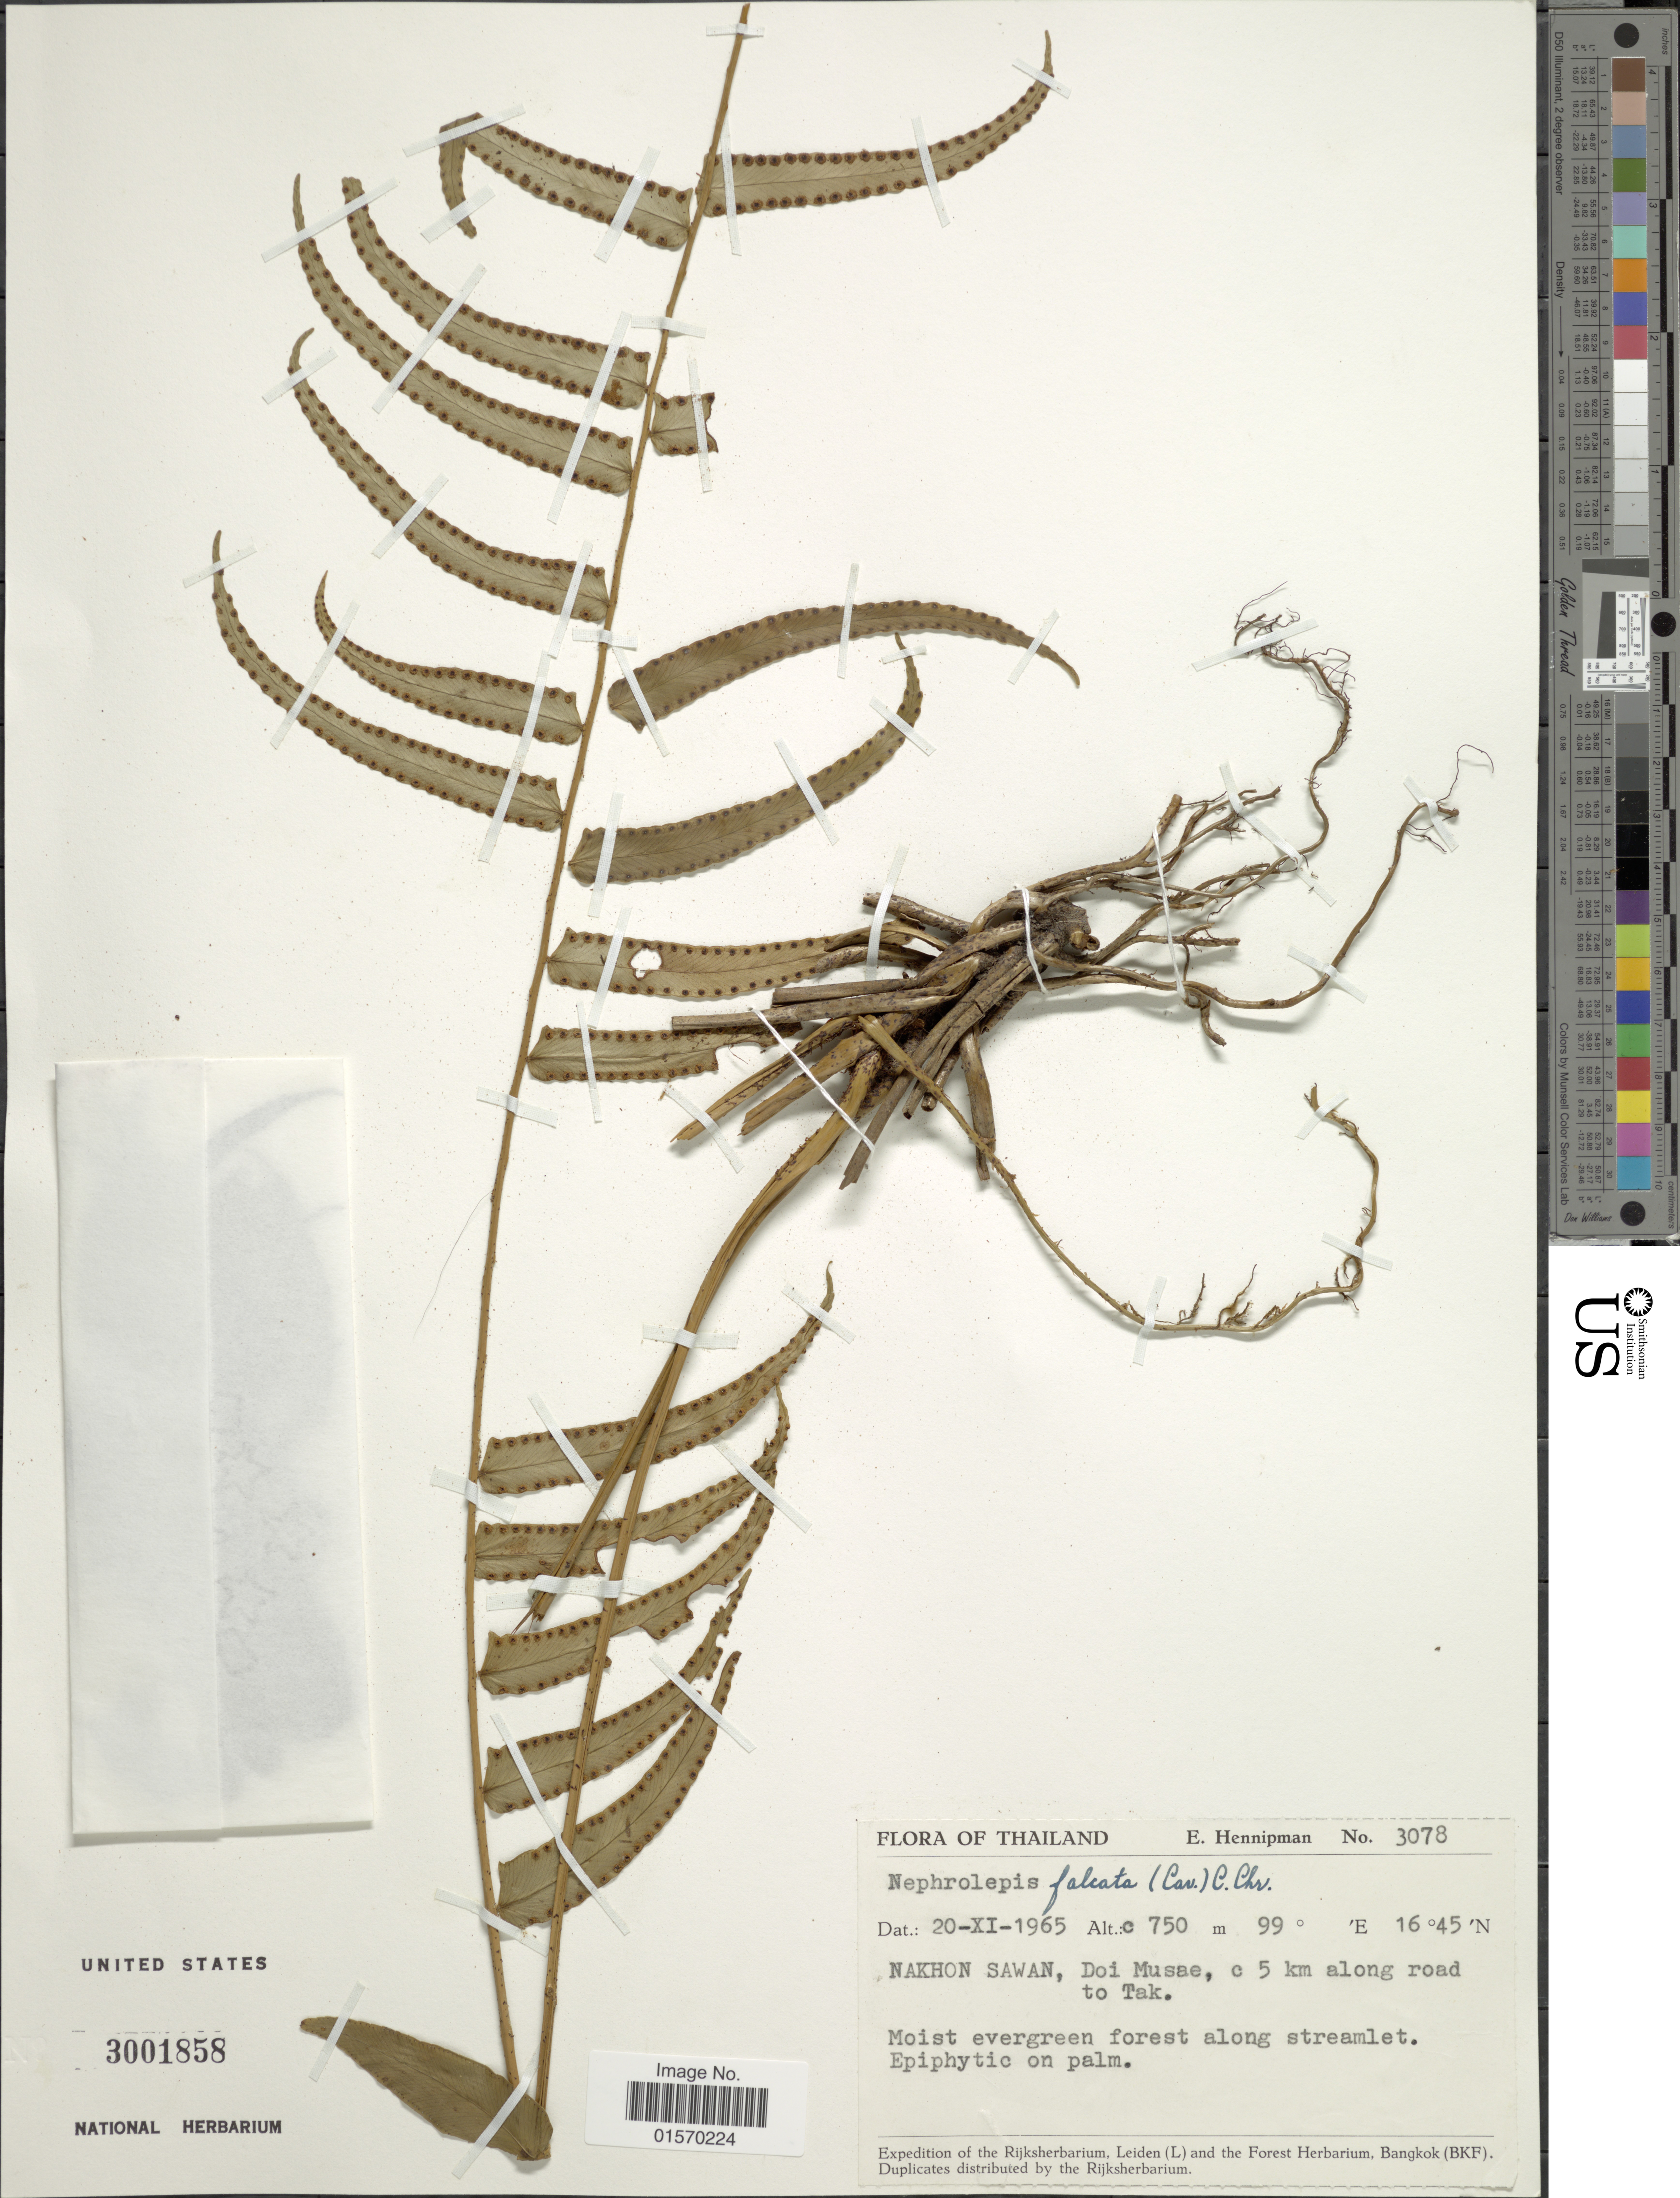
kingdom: Plantae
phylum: Tracheophyta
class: Polypodiopsida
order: Polypodiales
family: Nephrolepidaceae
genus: Nephrolepis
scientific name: Nephrolepis falcata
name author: (Cav.) C. Chr.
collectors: E. Hennipman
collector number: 3078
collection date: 1965-11-20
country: Thailand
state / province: Nakhon Sawan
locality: Doi Musae, c 5 km along road to Tak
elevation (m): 750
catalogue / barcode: US 3001858